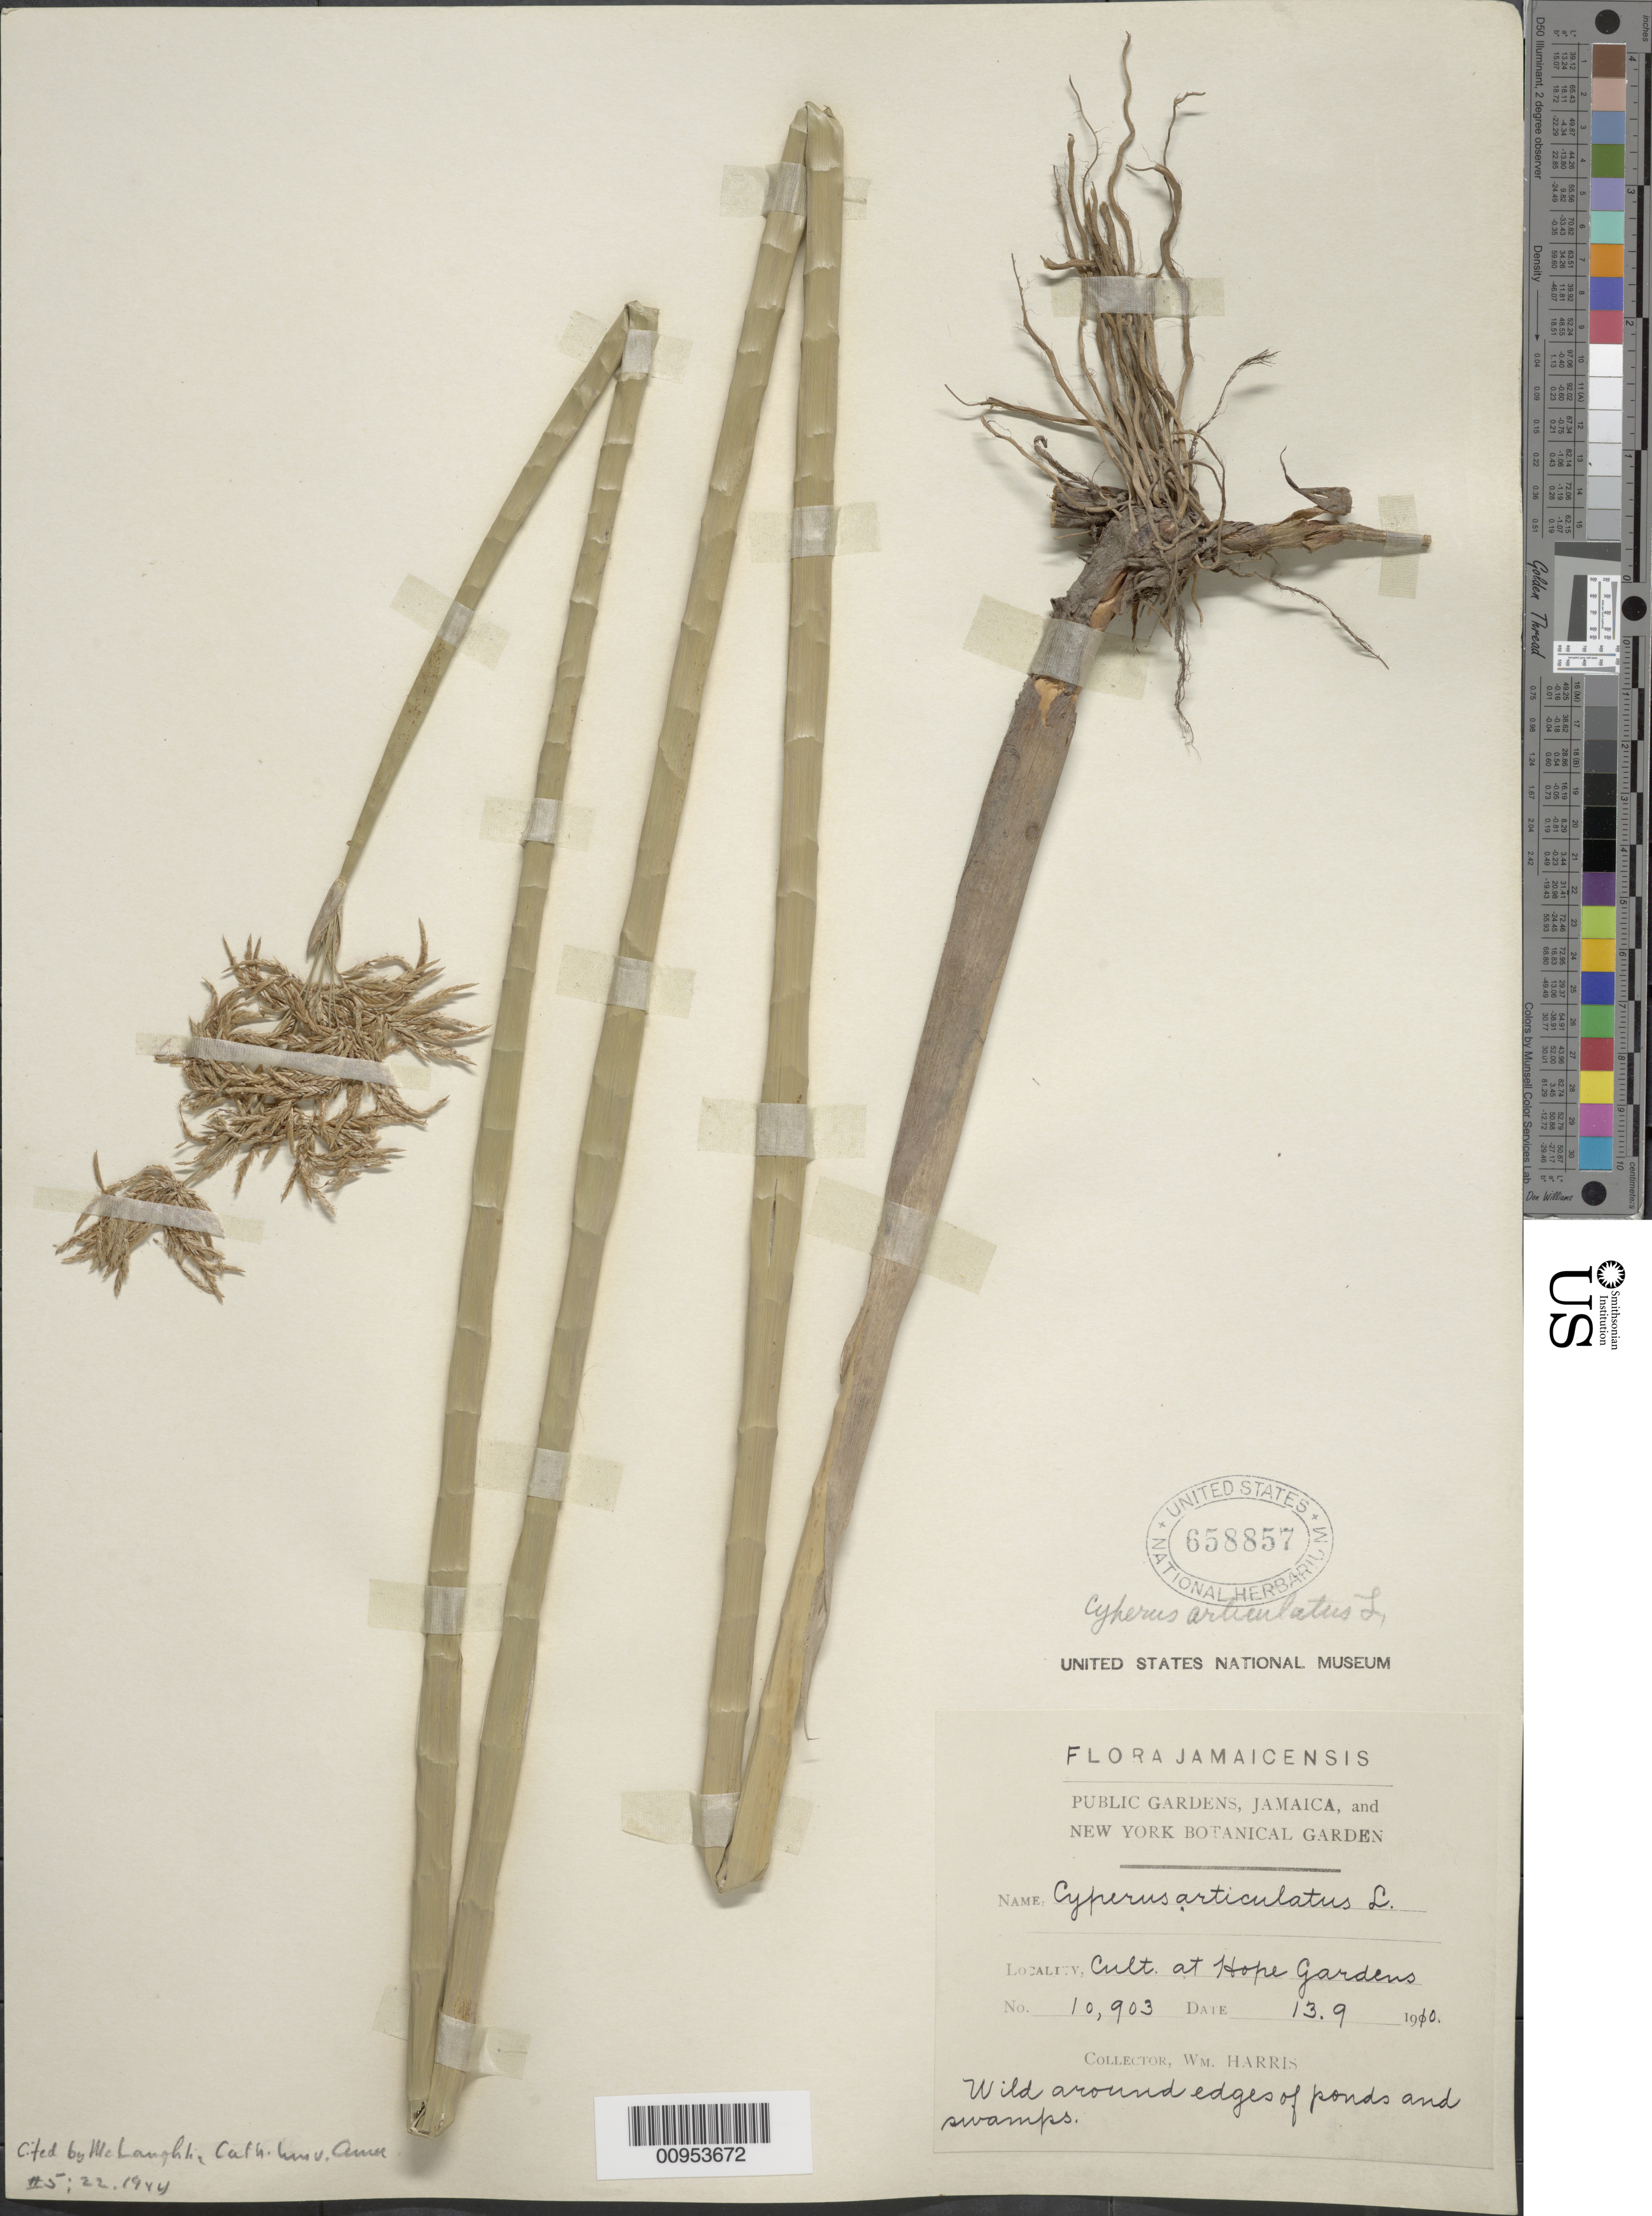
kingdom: Plantae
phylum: Tracheophyta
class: Liliopsida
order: Poales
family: Cyperaceae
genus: Cyperus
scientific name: Cyperus articulatus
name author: L.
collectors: W. H. Harris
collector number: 10903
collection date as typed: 13 Sep 1910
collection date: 1910-09-13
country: Jamaica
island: Jamaica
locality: At Hope Gardens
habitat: Edges of ponds and swamps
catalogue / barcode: US 658857